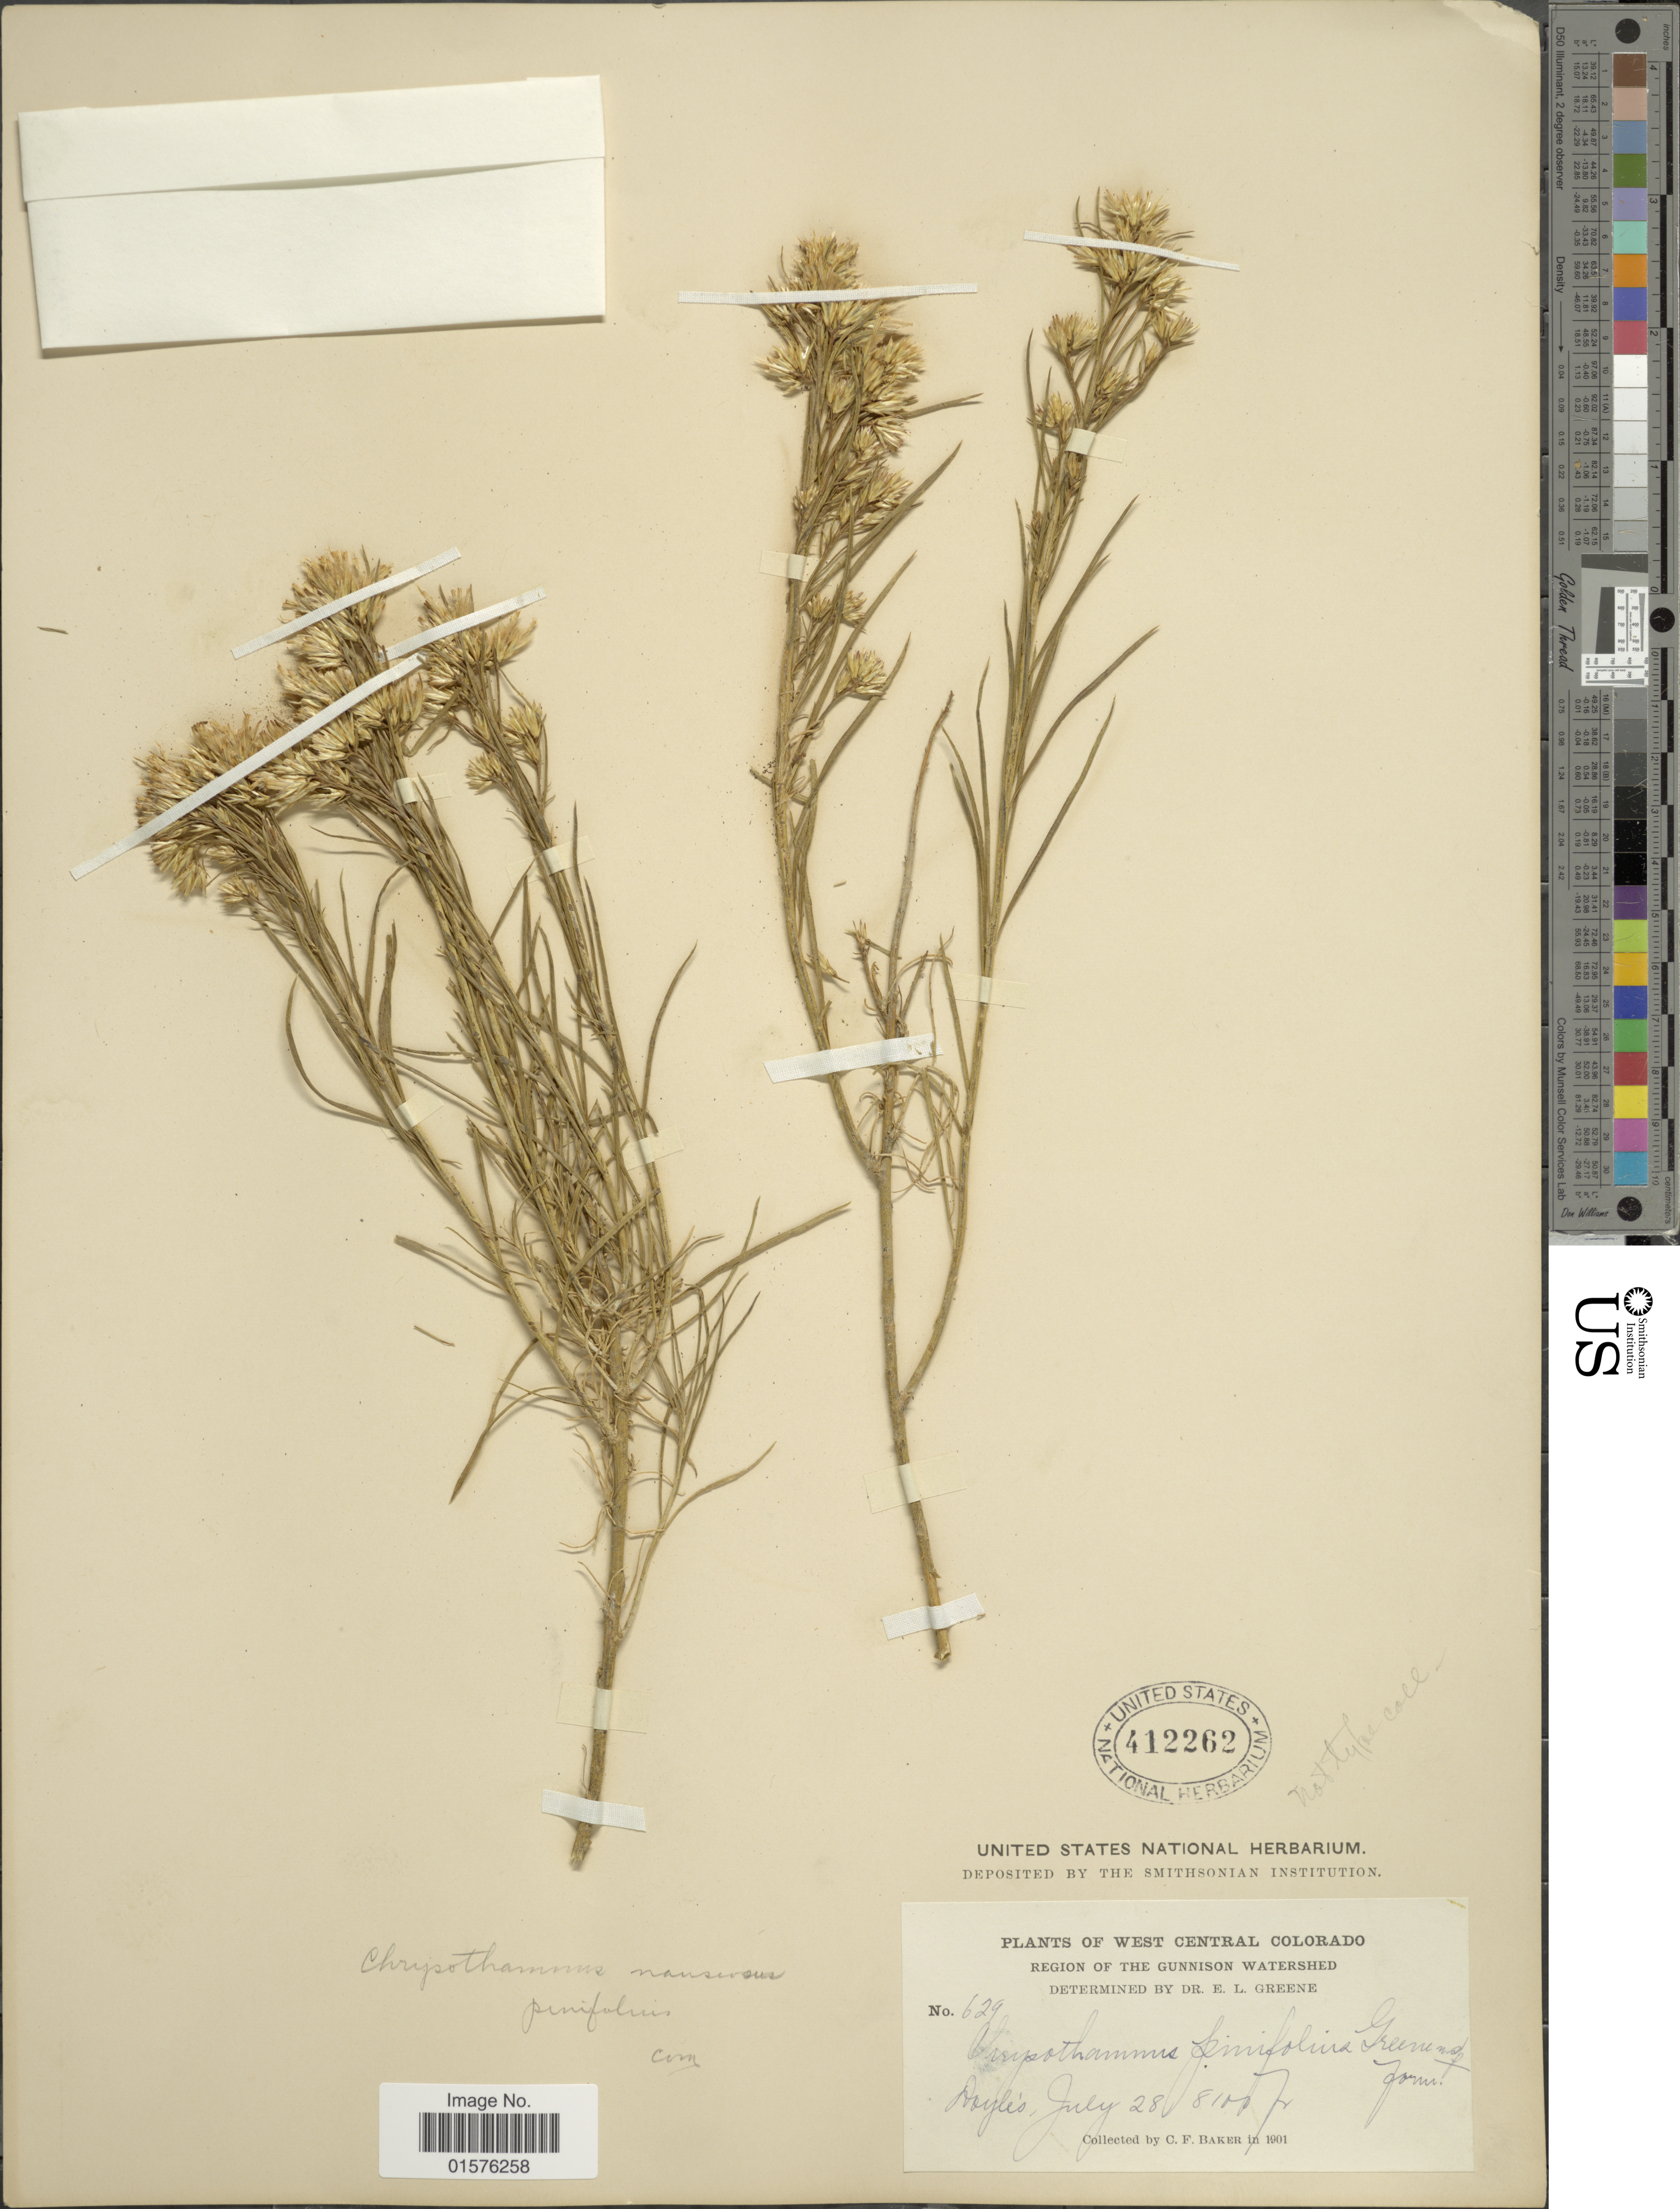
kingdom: Plantae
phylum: Tracheophyta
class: Magnoliopsida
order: Asterales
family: Asteraceae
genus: Ericameria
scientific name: Ericameria nauseosa var. oreophila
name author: (A. Nelson) G.L. Nesom & G.I. Baird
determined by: Urbatsch, Lowell E., Curator (LSU), Louisiana State University (UNITED STATES)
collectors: C. F. Baker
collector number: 629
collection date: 1901-07-28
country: United States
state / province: Colorado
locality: West Central Colorado, Region of the Gunnison Watershed, Doyle's.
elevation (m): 2469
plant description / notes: Corrected "Dougles" to "Doyle's."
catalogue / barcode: US 412262